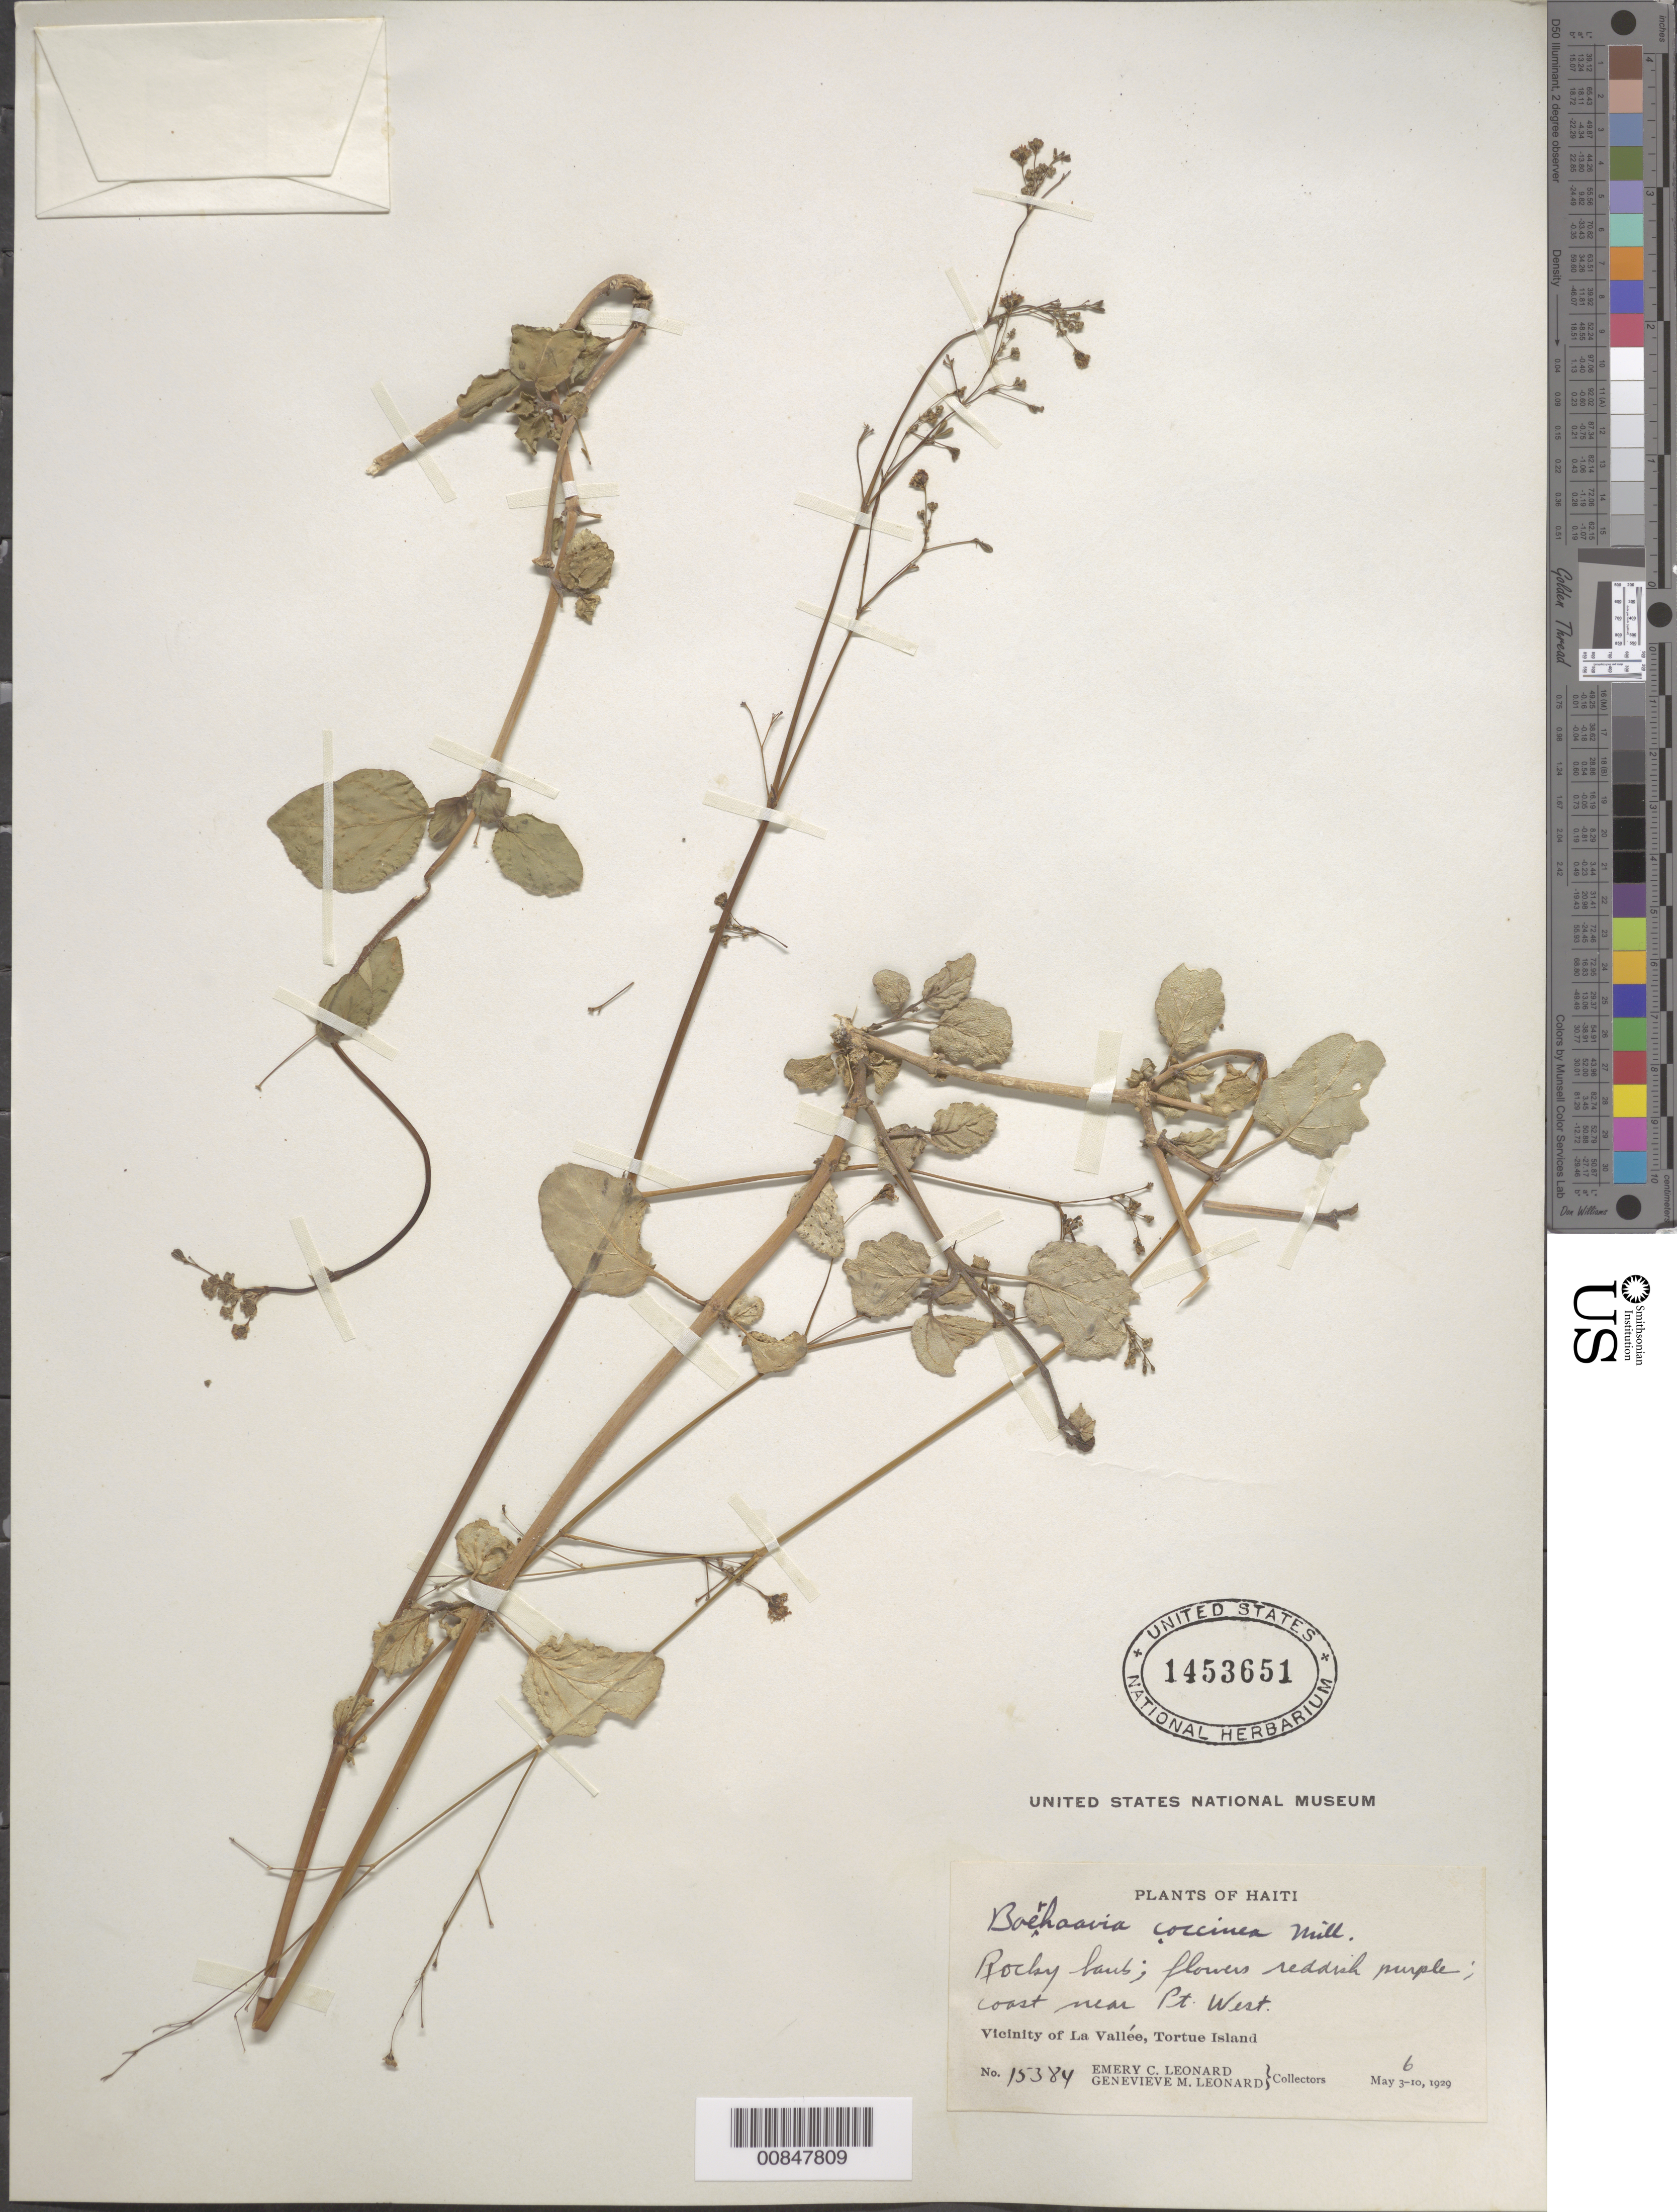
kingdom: Plantae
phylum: Tracheophyta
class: Magnoliopsida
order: Caryophyllales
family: Nyctaginaceae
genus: Boerhavia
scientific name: Boerhavia coccinea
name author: Mill.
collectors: E. C. Leonard & G. M. Leonard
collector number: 15384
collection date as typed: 06 May 1929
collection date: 1929-05-06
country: Haiti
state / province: Nord-Óuest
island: Île de la Tortue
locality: Vicinity of La Vallée, Tortue Island. Near Pt. West.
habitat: Rocky bank, coast.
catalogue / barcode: US 1453651